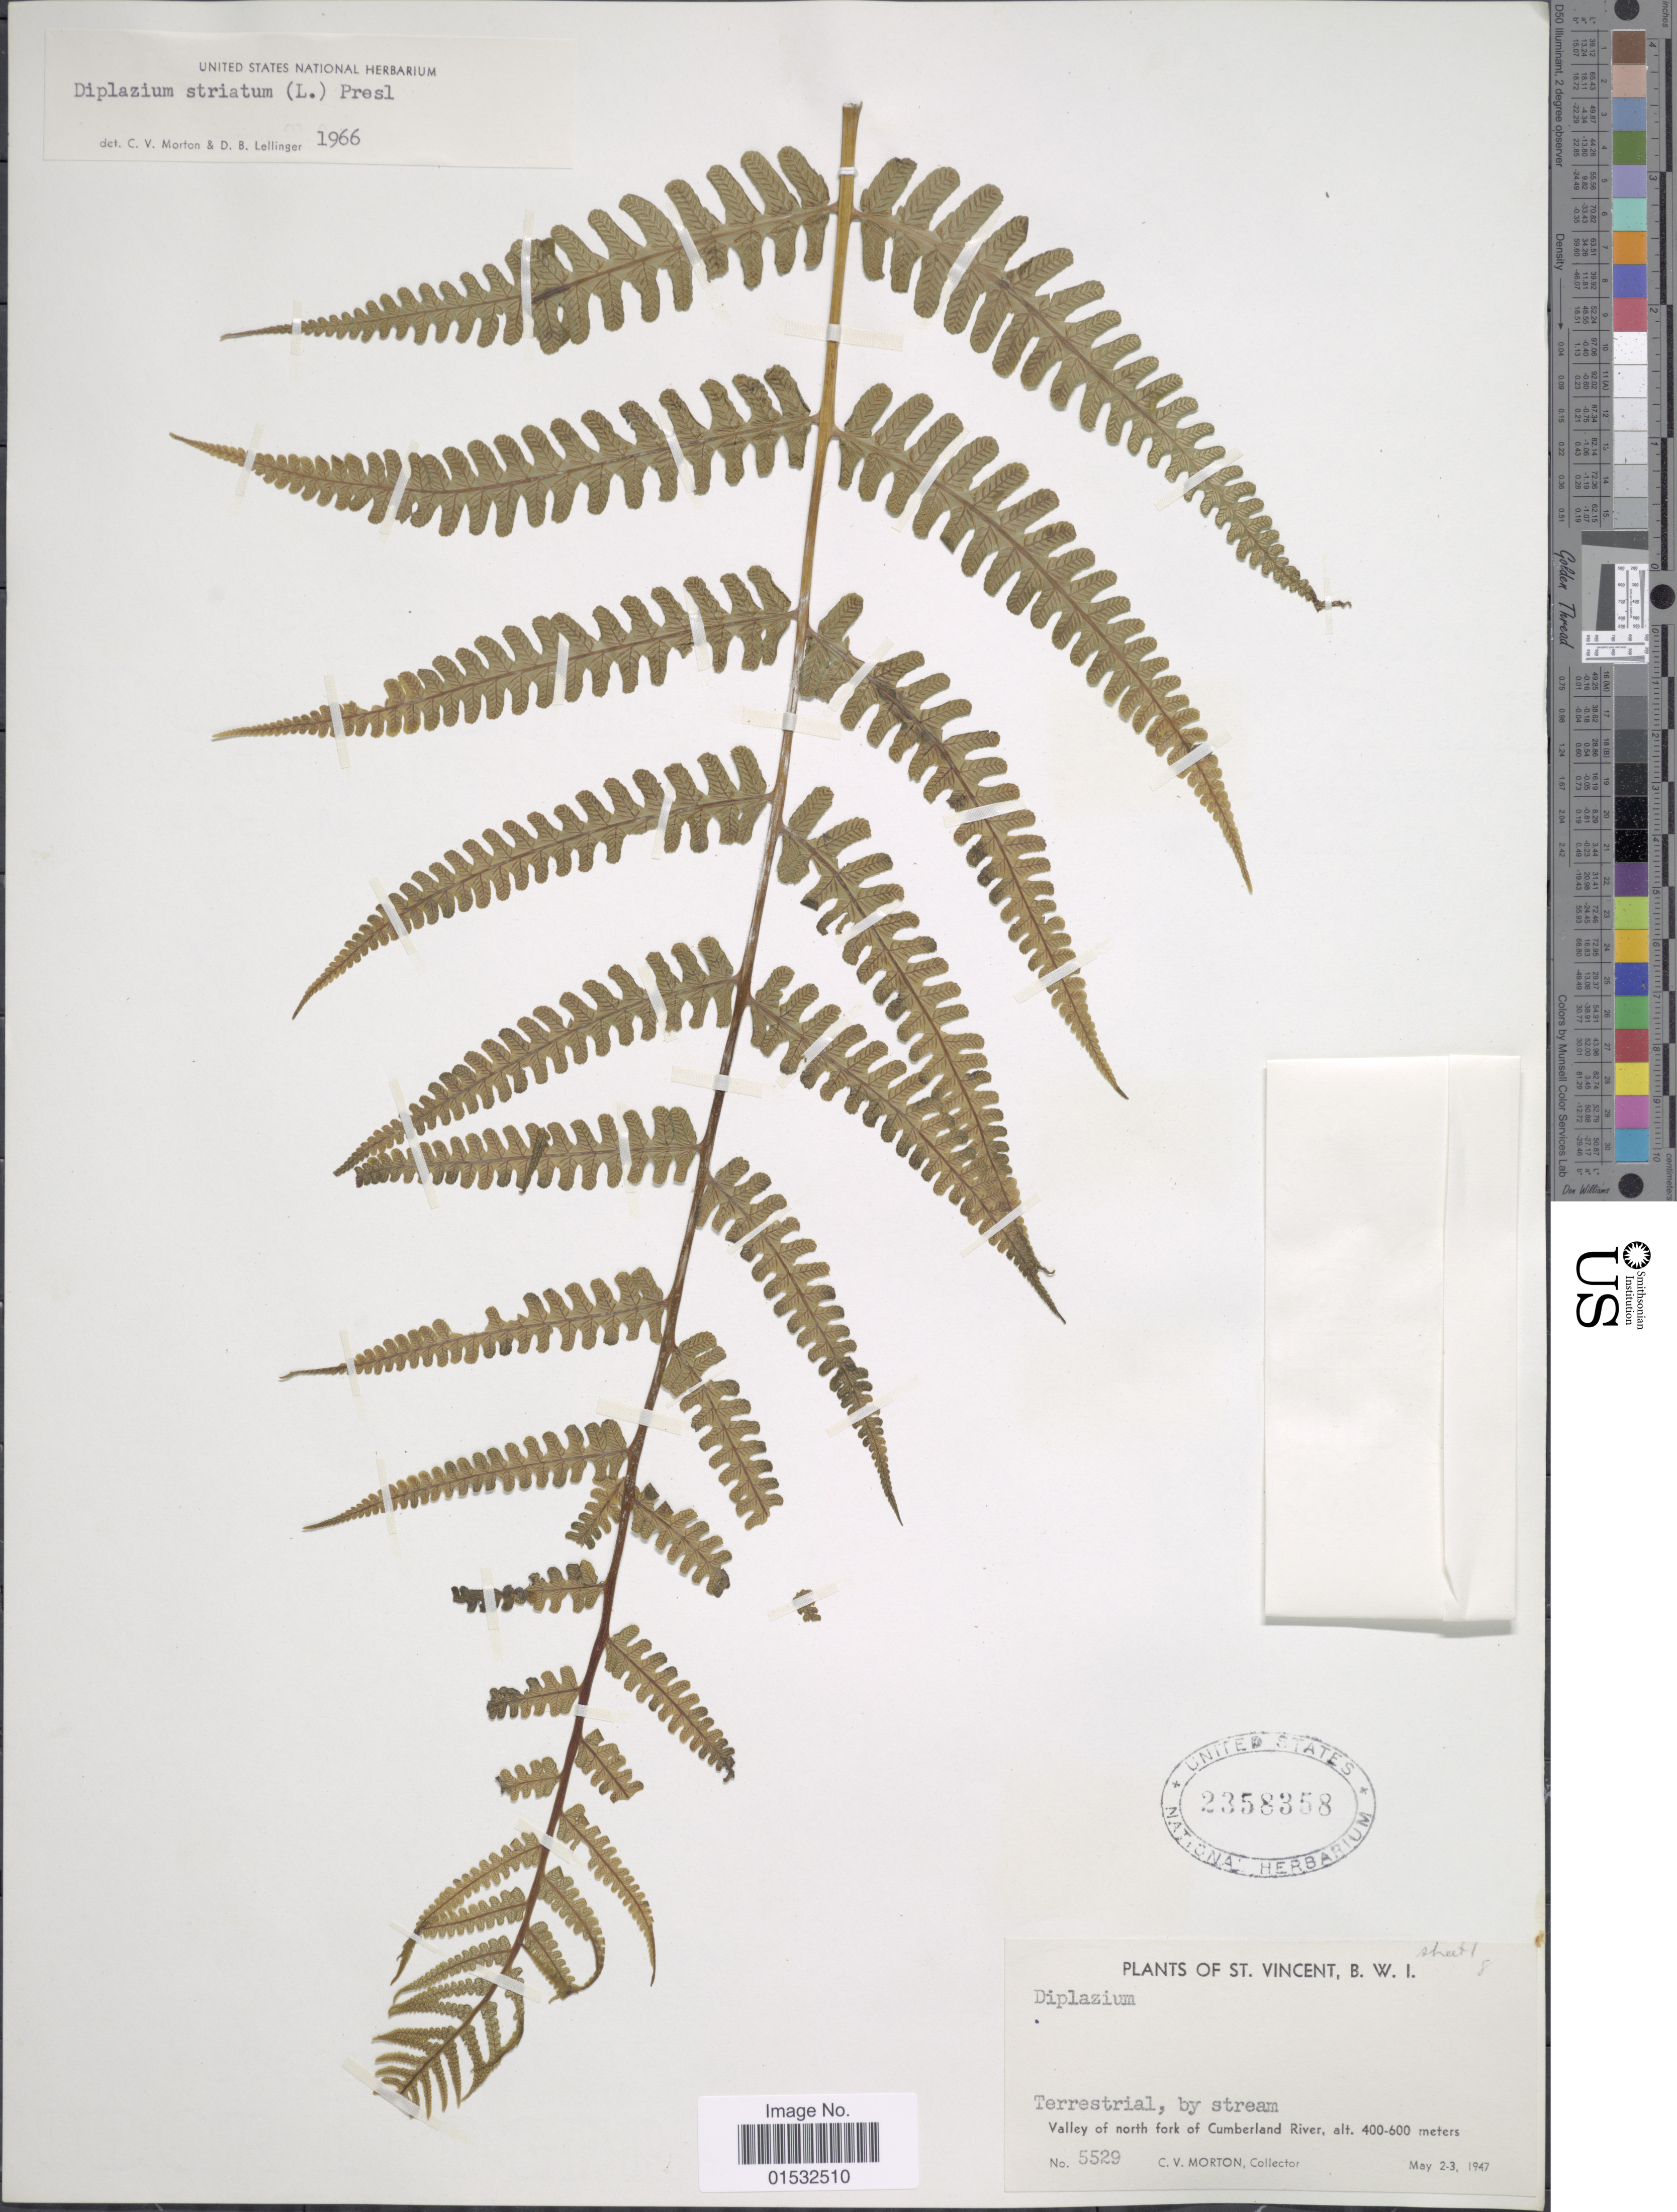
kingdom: Plantae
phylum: Tracheophyta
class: Polypodiopsida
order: Polypodiales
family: Athyriaceae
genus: Diplazium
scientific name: Diplazium striatum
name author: (L.) C. Presl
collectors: C. V. Morton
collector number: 5529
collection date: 1947-05-02/1947-05-03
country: St. Vincent - Grenadines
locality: St. Vincent, B. W. I. Valley of north fork of Cumberland River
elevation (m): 400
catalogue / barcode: US 2358358